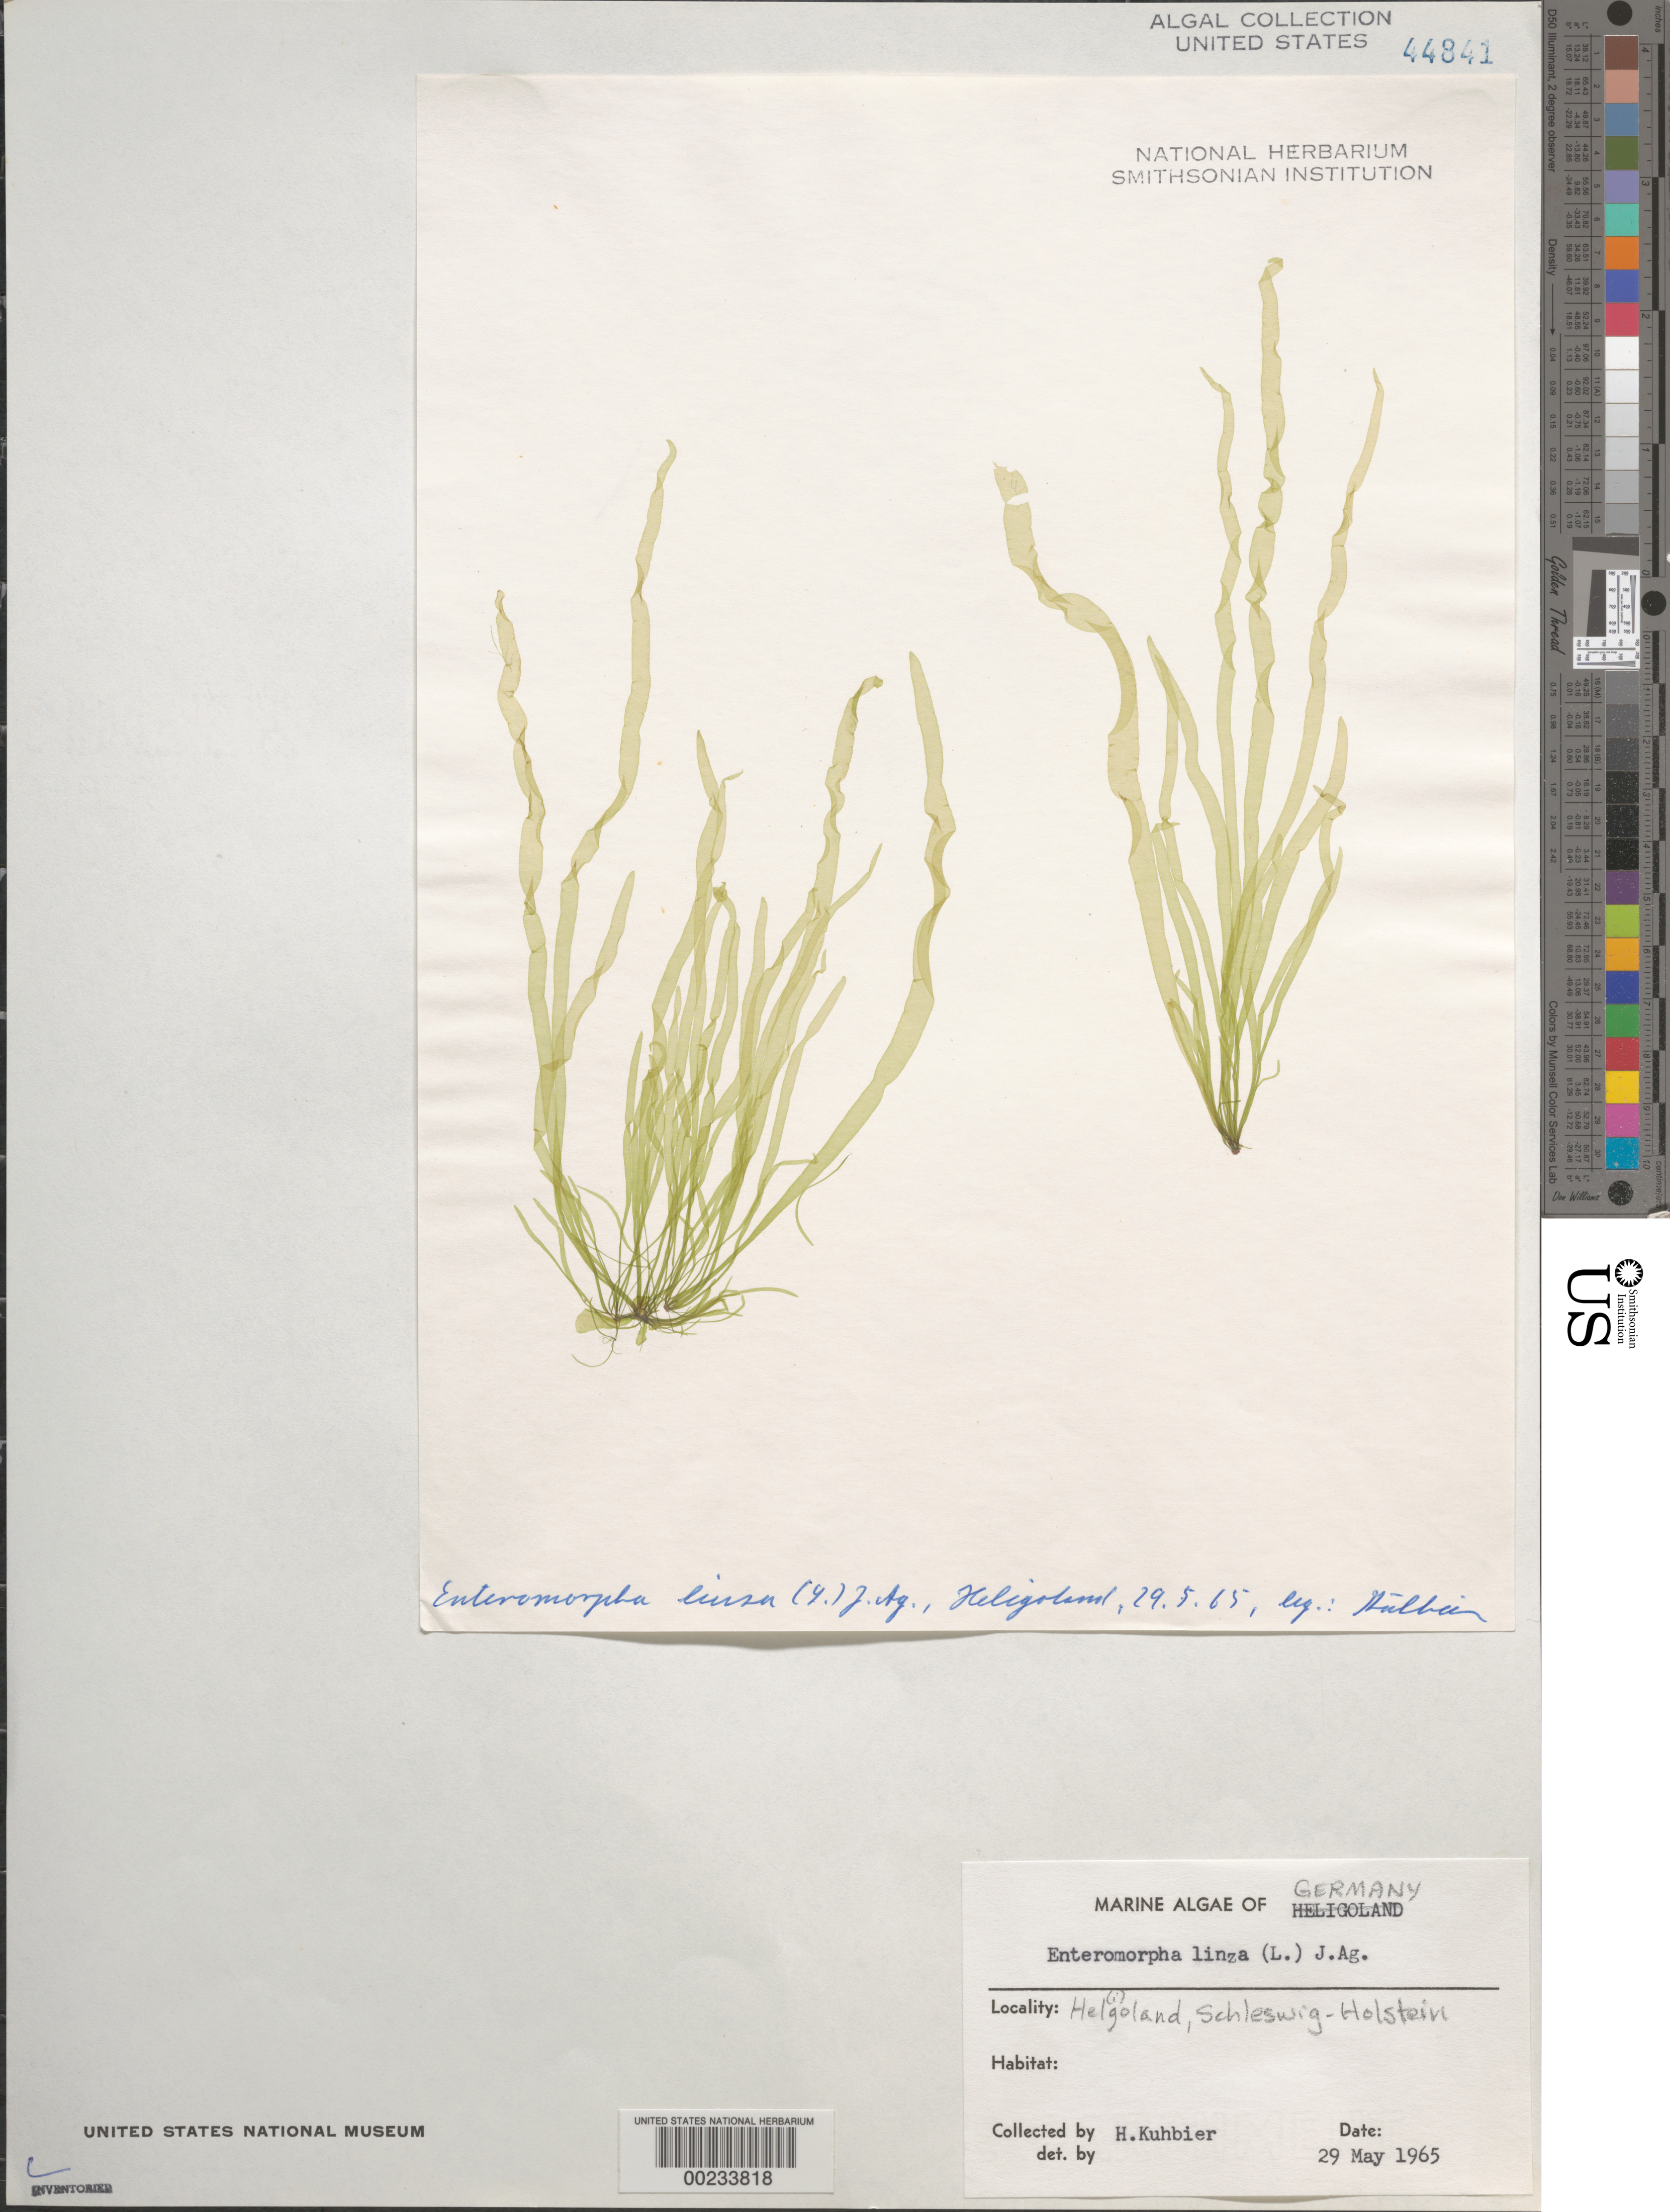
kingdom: Plantae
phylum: Chlorophyta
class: Ulvophyceae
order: Ulvales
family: Ulvaceae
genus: Ulva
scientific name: Ulva clathrata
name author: (Roth) C. Agardh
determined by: Algae name updating Project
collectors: H. Kuhbier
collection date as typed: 29 May 1965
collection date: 1965-05-29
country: Germany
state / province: Schleswig-Holstein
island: Helgoland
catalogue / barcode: US 44841